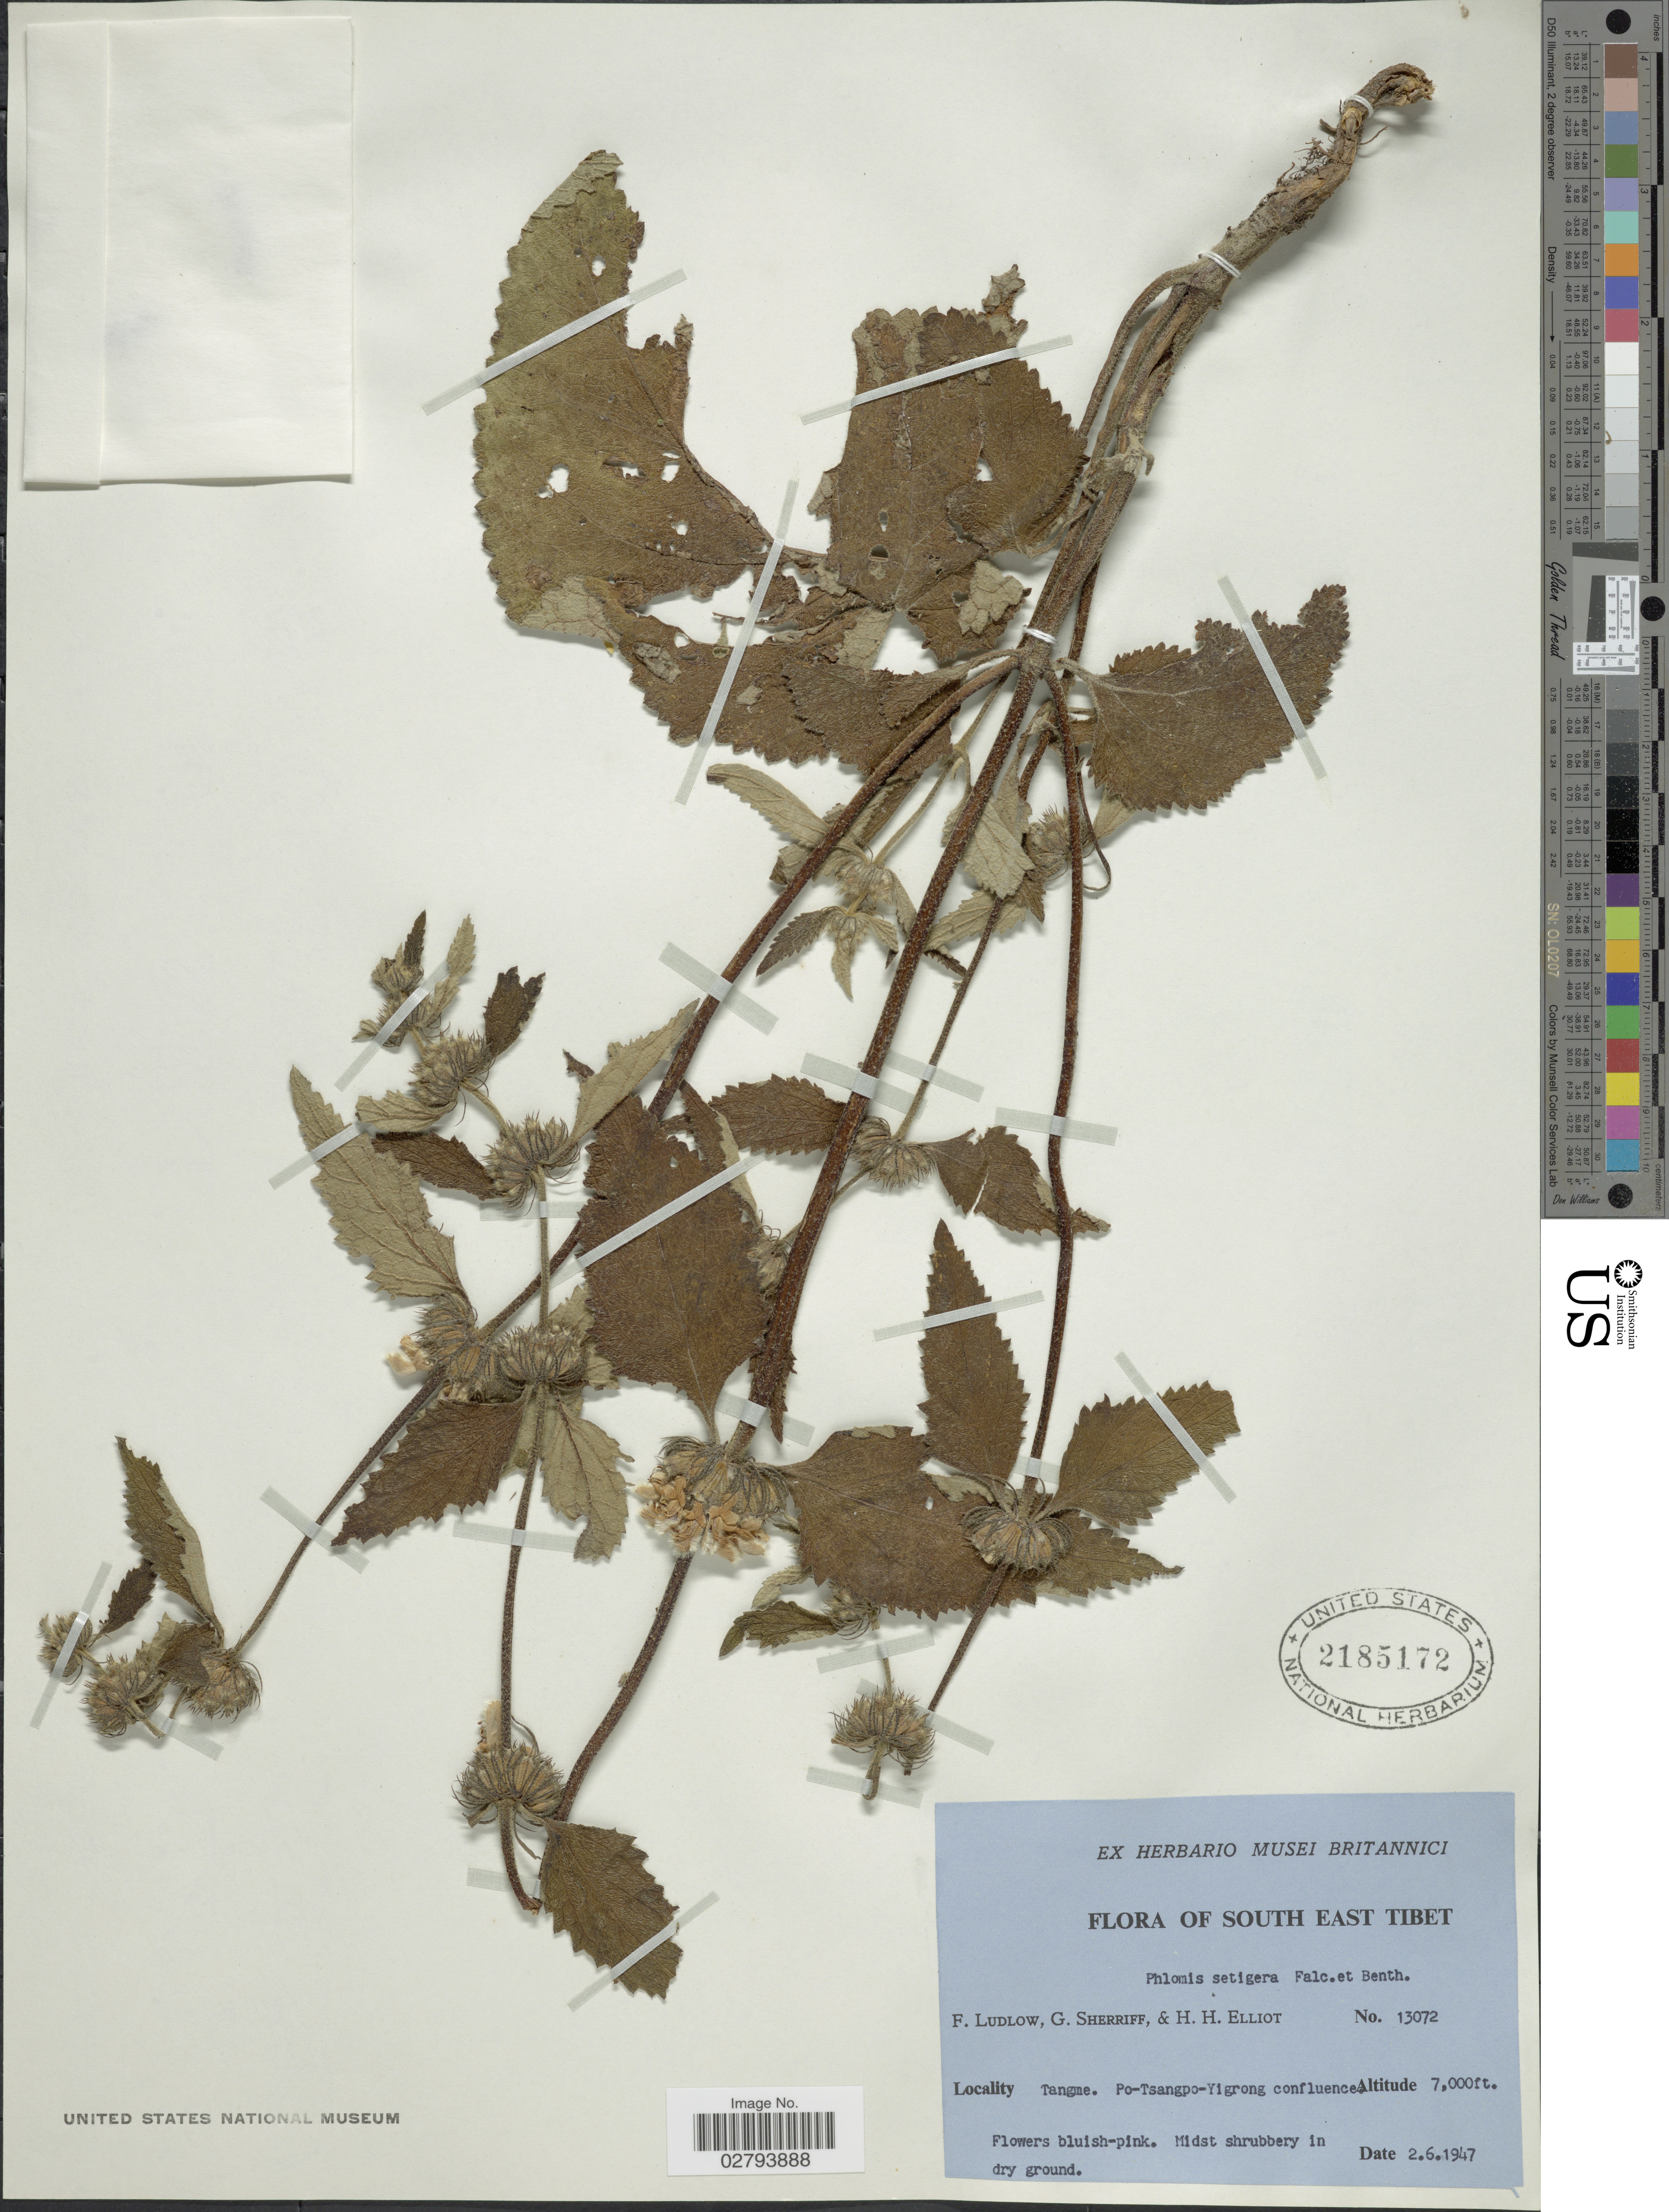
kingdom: Plantae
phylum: Tracheophyta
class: Magnoliopsida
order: Lamiales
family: Lamiaceae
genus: Phlomoides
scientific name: Phlomoides setigera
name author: (Falc. ex Benth.) Kamelin & Makhm.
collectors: F. Ludlow, G. Sherriff & H. H. Elliot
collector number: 13072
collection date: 1947-06-02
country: China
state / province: Xizang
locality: South East Tibet, Tangme, Po-Tsangpo-Yigrong confluence.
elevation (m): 2134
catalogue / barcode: US 2185172